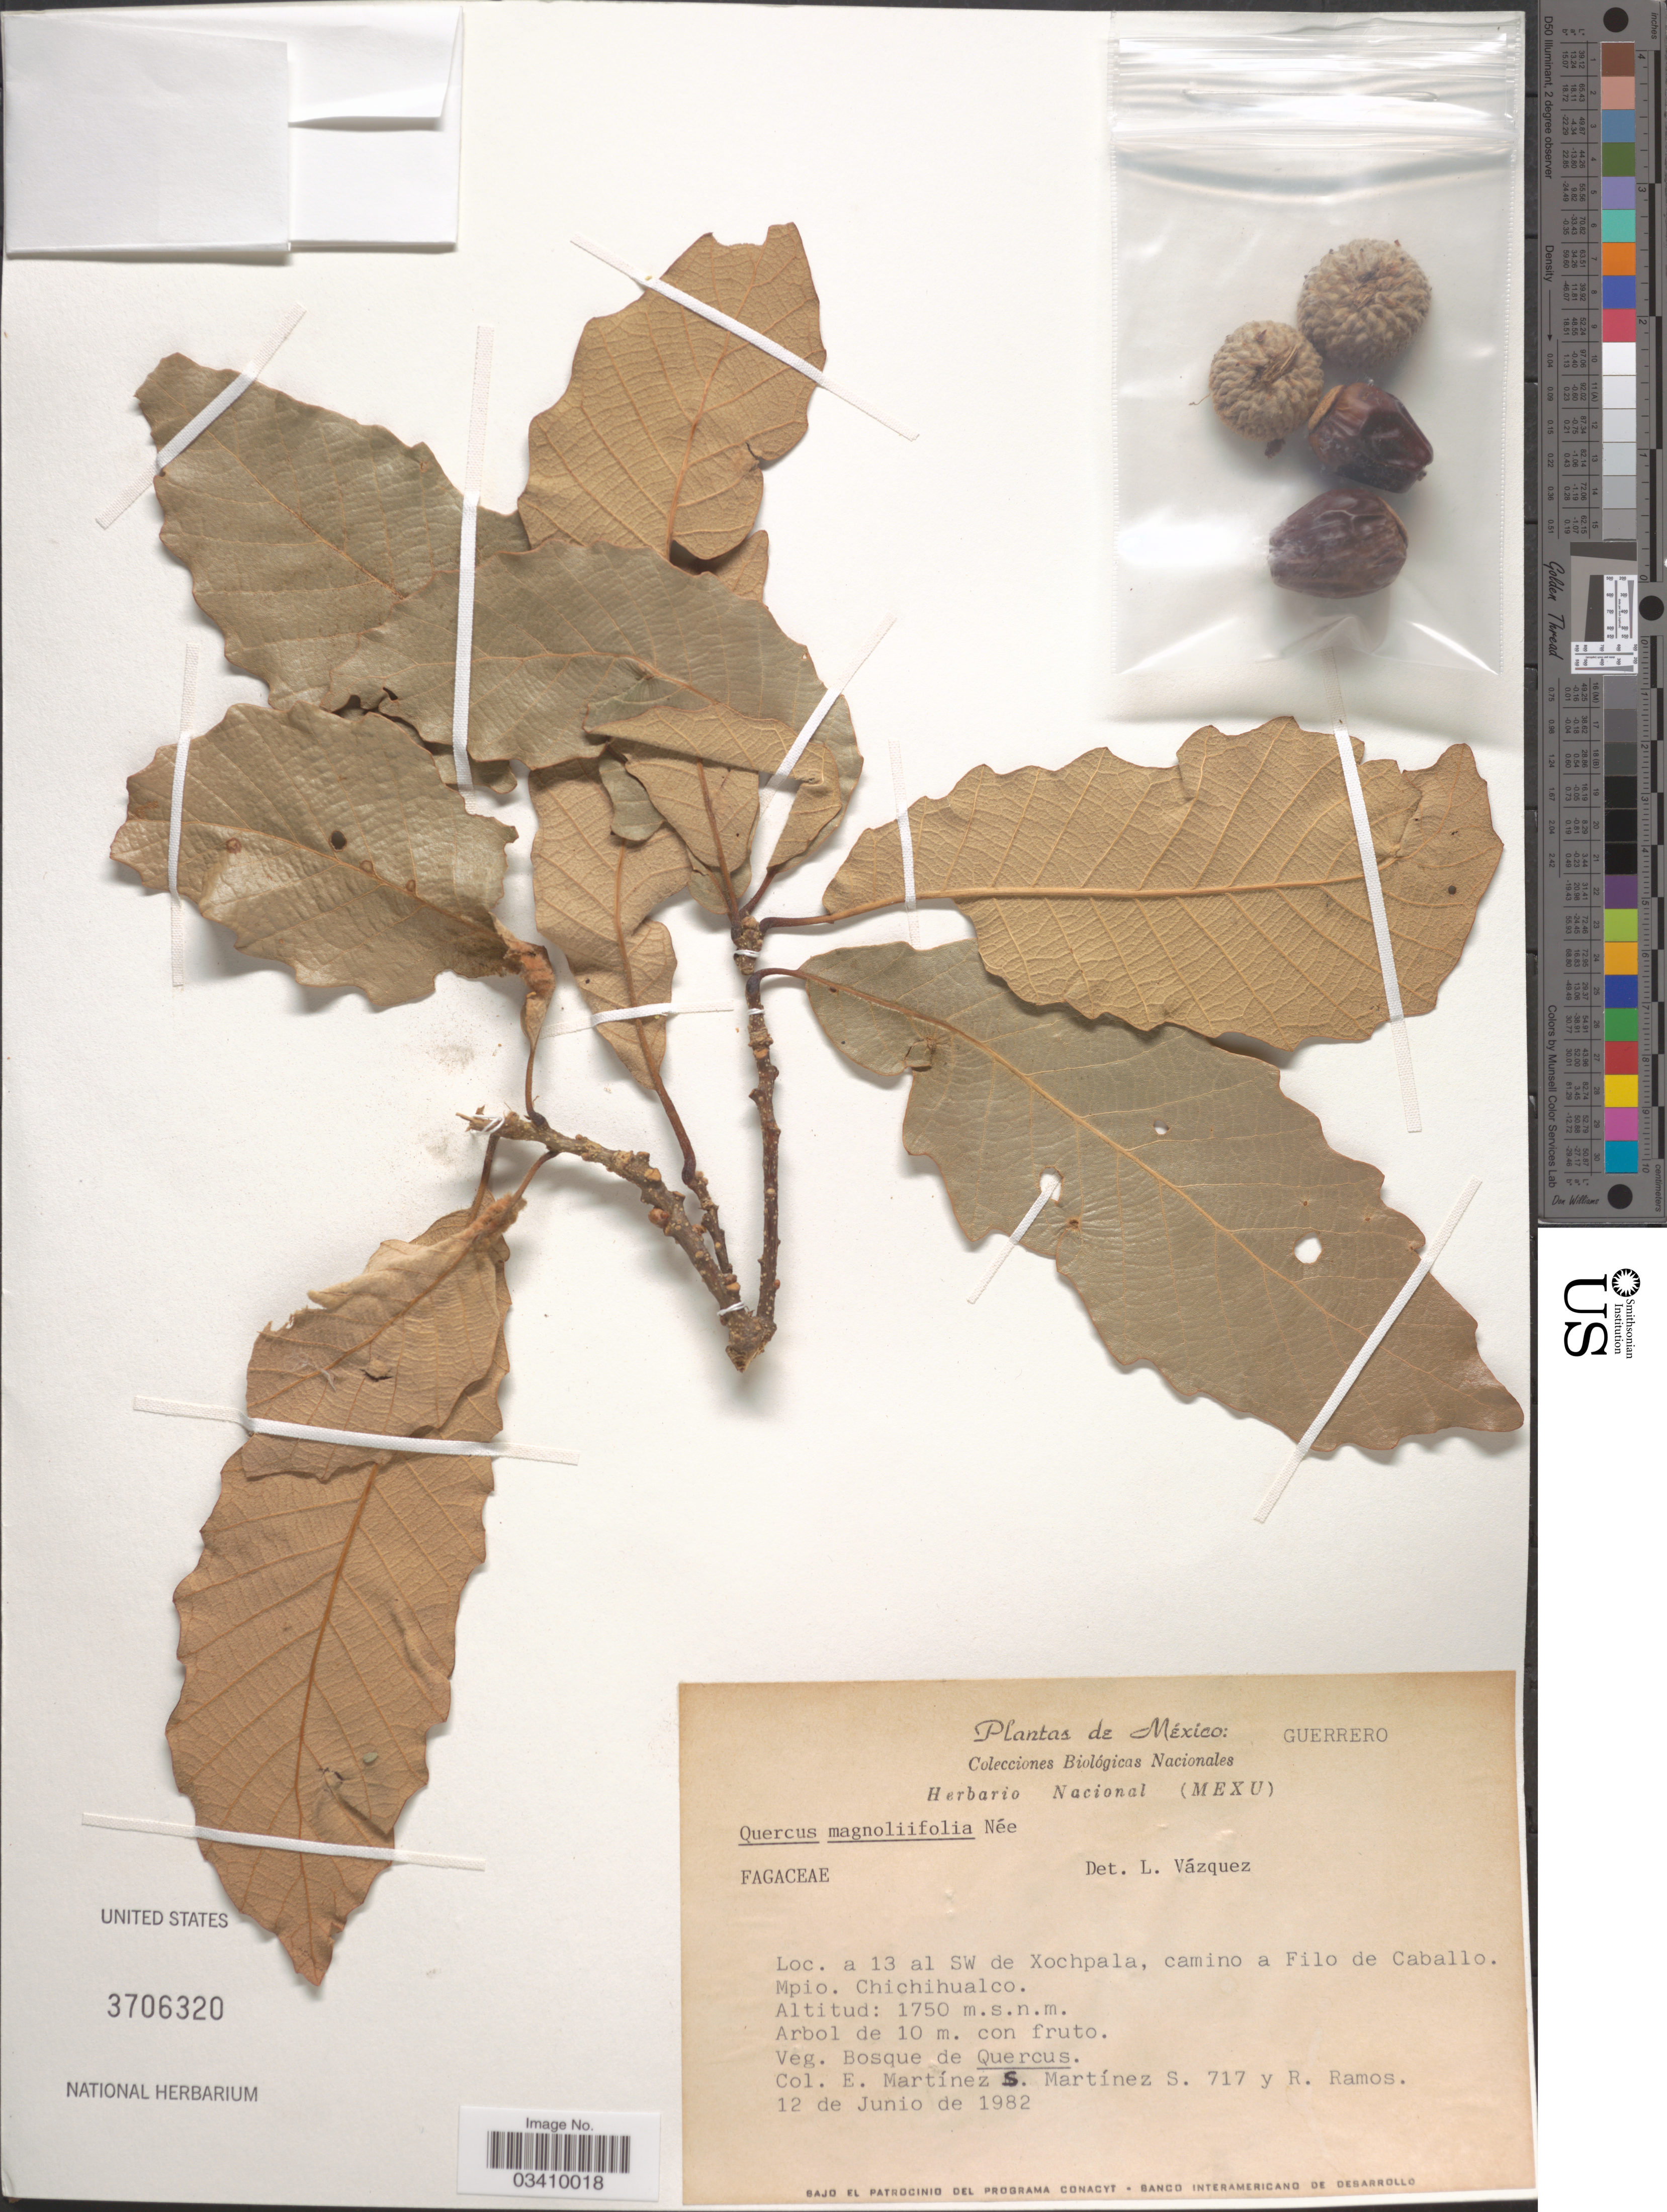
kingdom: Plantae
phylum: Tracheophyta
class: Magnoliopsida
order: Fagales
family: Fagaceae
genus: Quercus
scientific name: Quercus magnoliifolia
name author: Née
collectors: E. M. Martínez S., S. Martinez & R. Ramos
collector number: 717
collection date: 1982-06-12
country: Mexico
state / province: Guerrero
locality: A 13 al SW de Xochpala, camino a Filo de Caballo. Mpio. Chichihualco.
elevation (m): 1750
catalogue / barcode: US 3706320